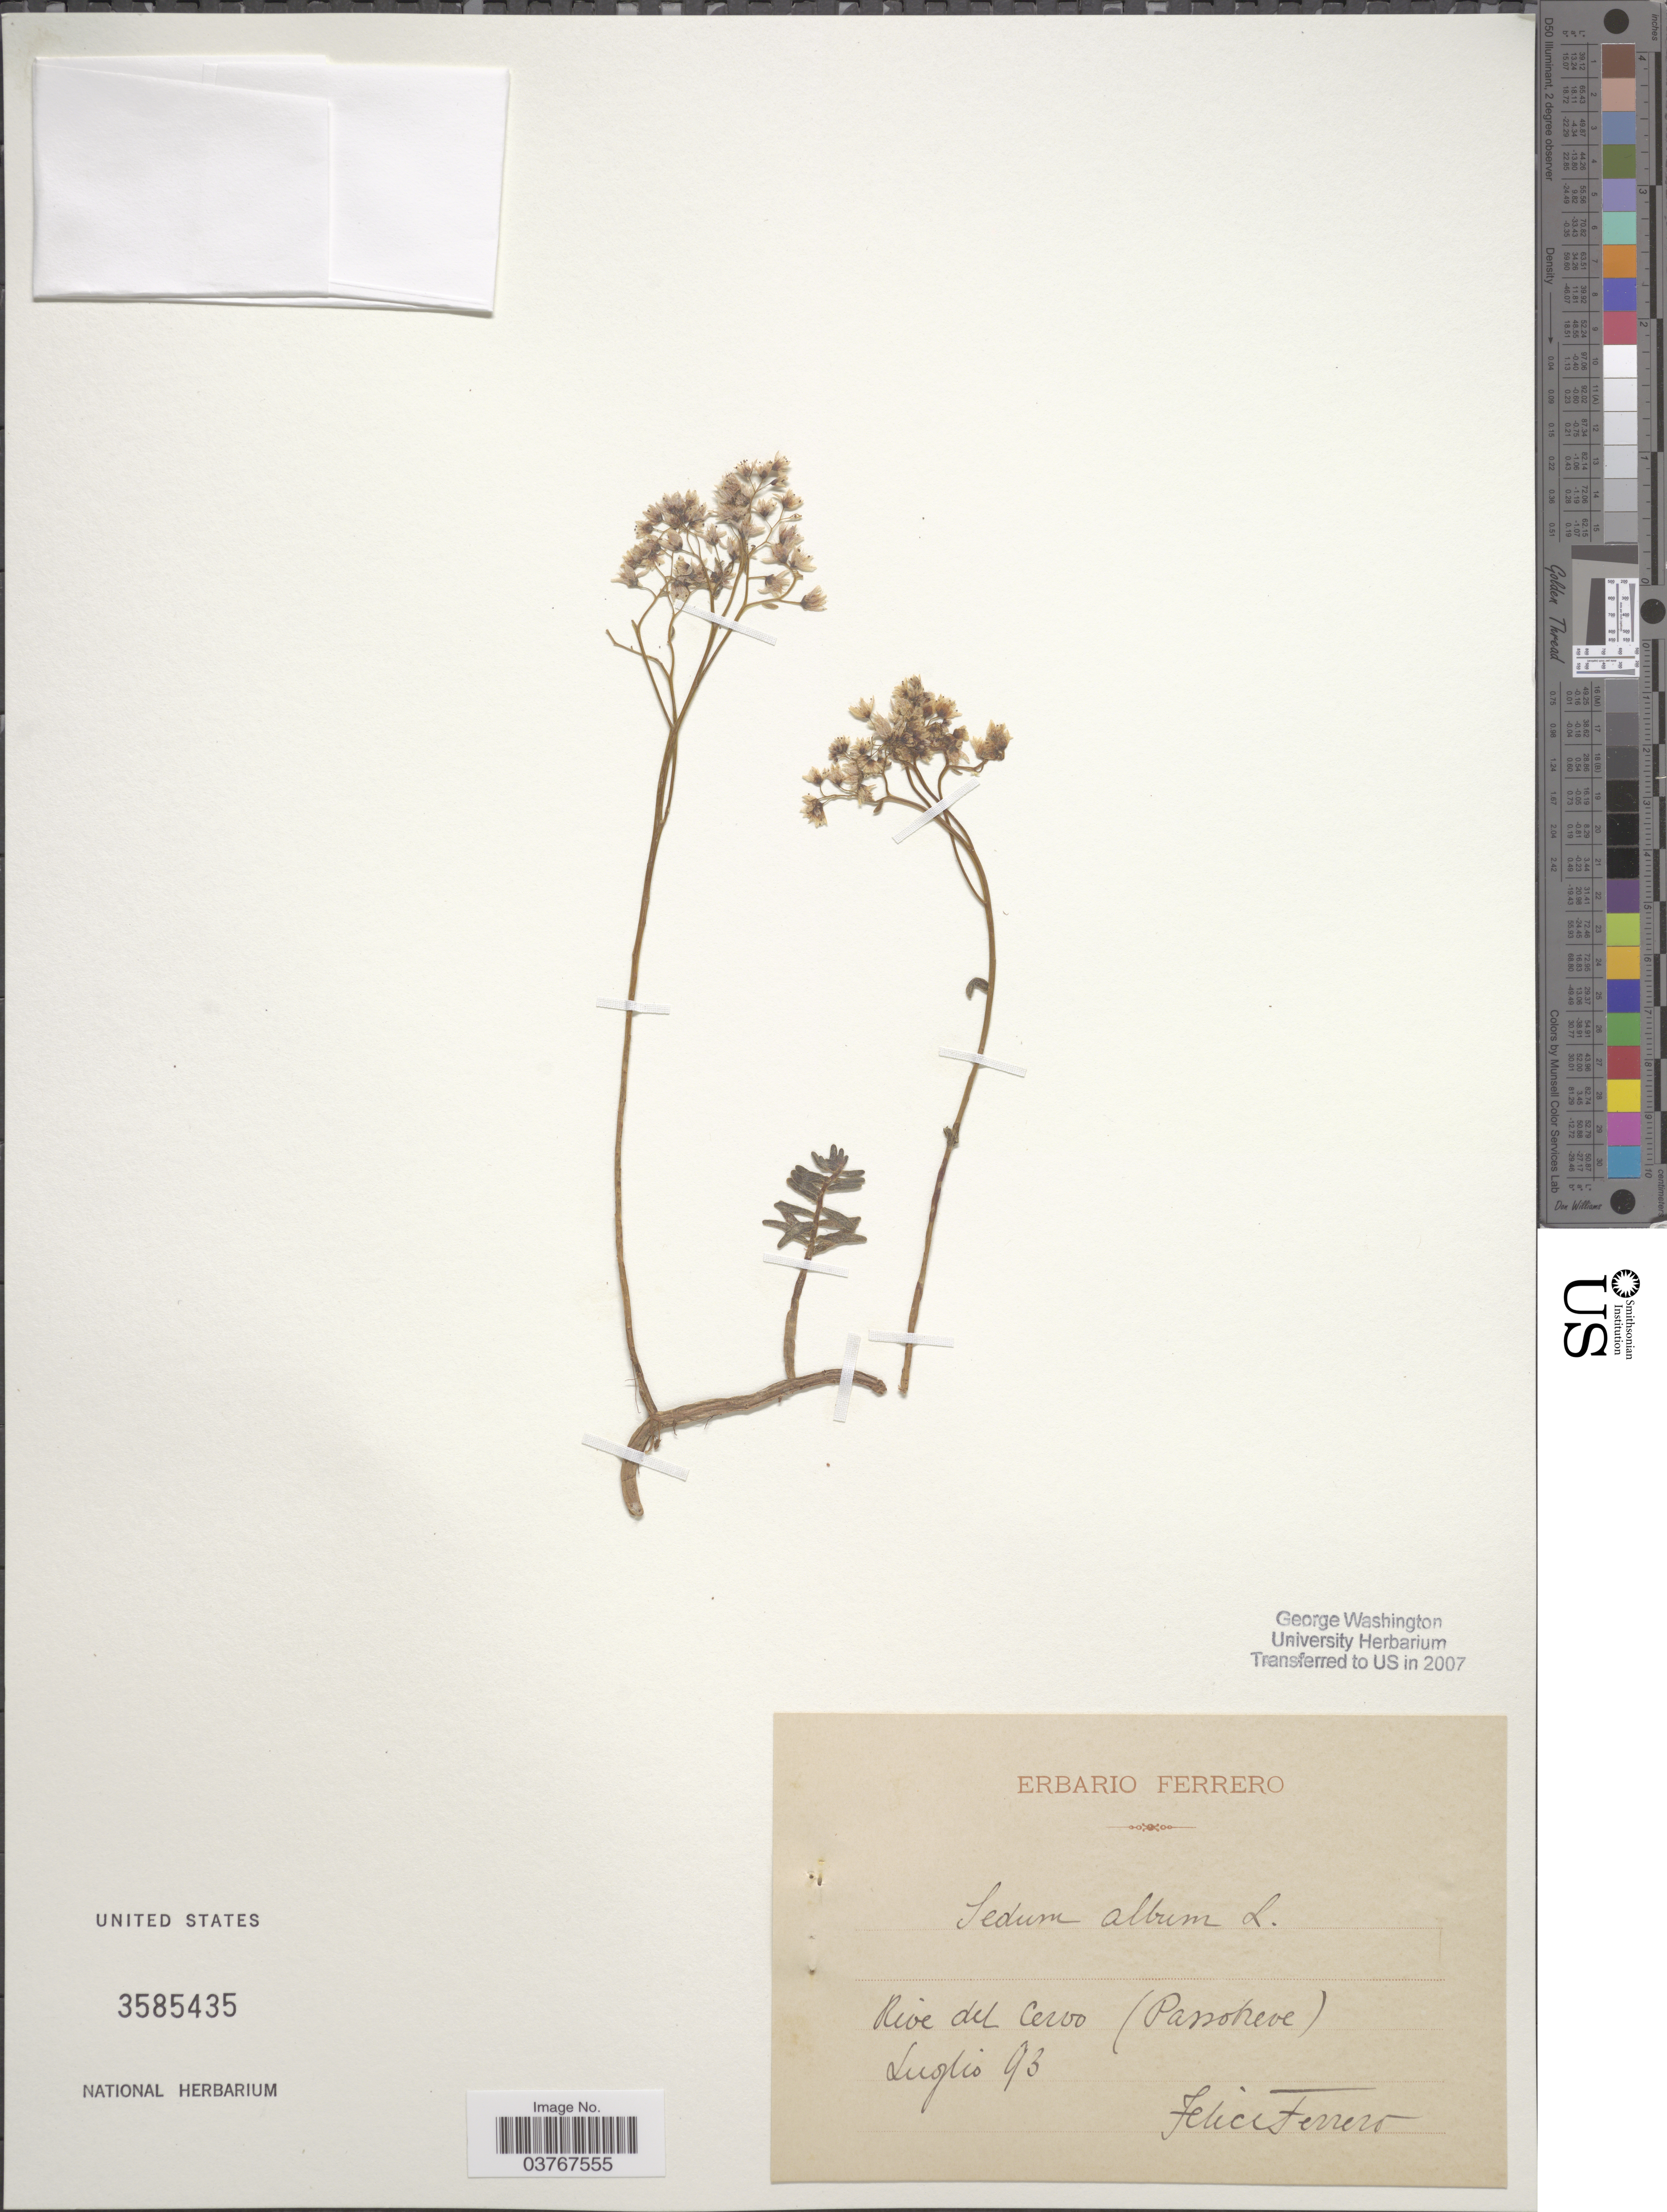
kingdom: Plantae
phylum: Tracheophyta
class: Magnoliopsida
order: Saxifragales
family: Crassulaceae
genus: Sedum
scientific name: Sedum album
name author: L.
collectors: F. Ferrero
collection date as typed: Transcribed d/m/y: /7/93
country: Italy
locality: Rive del Cerro (Passobreve).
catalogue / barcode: US 3585435